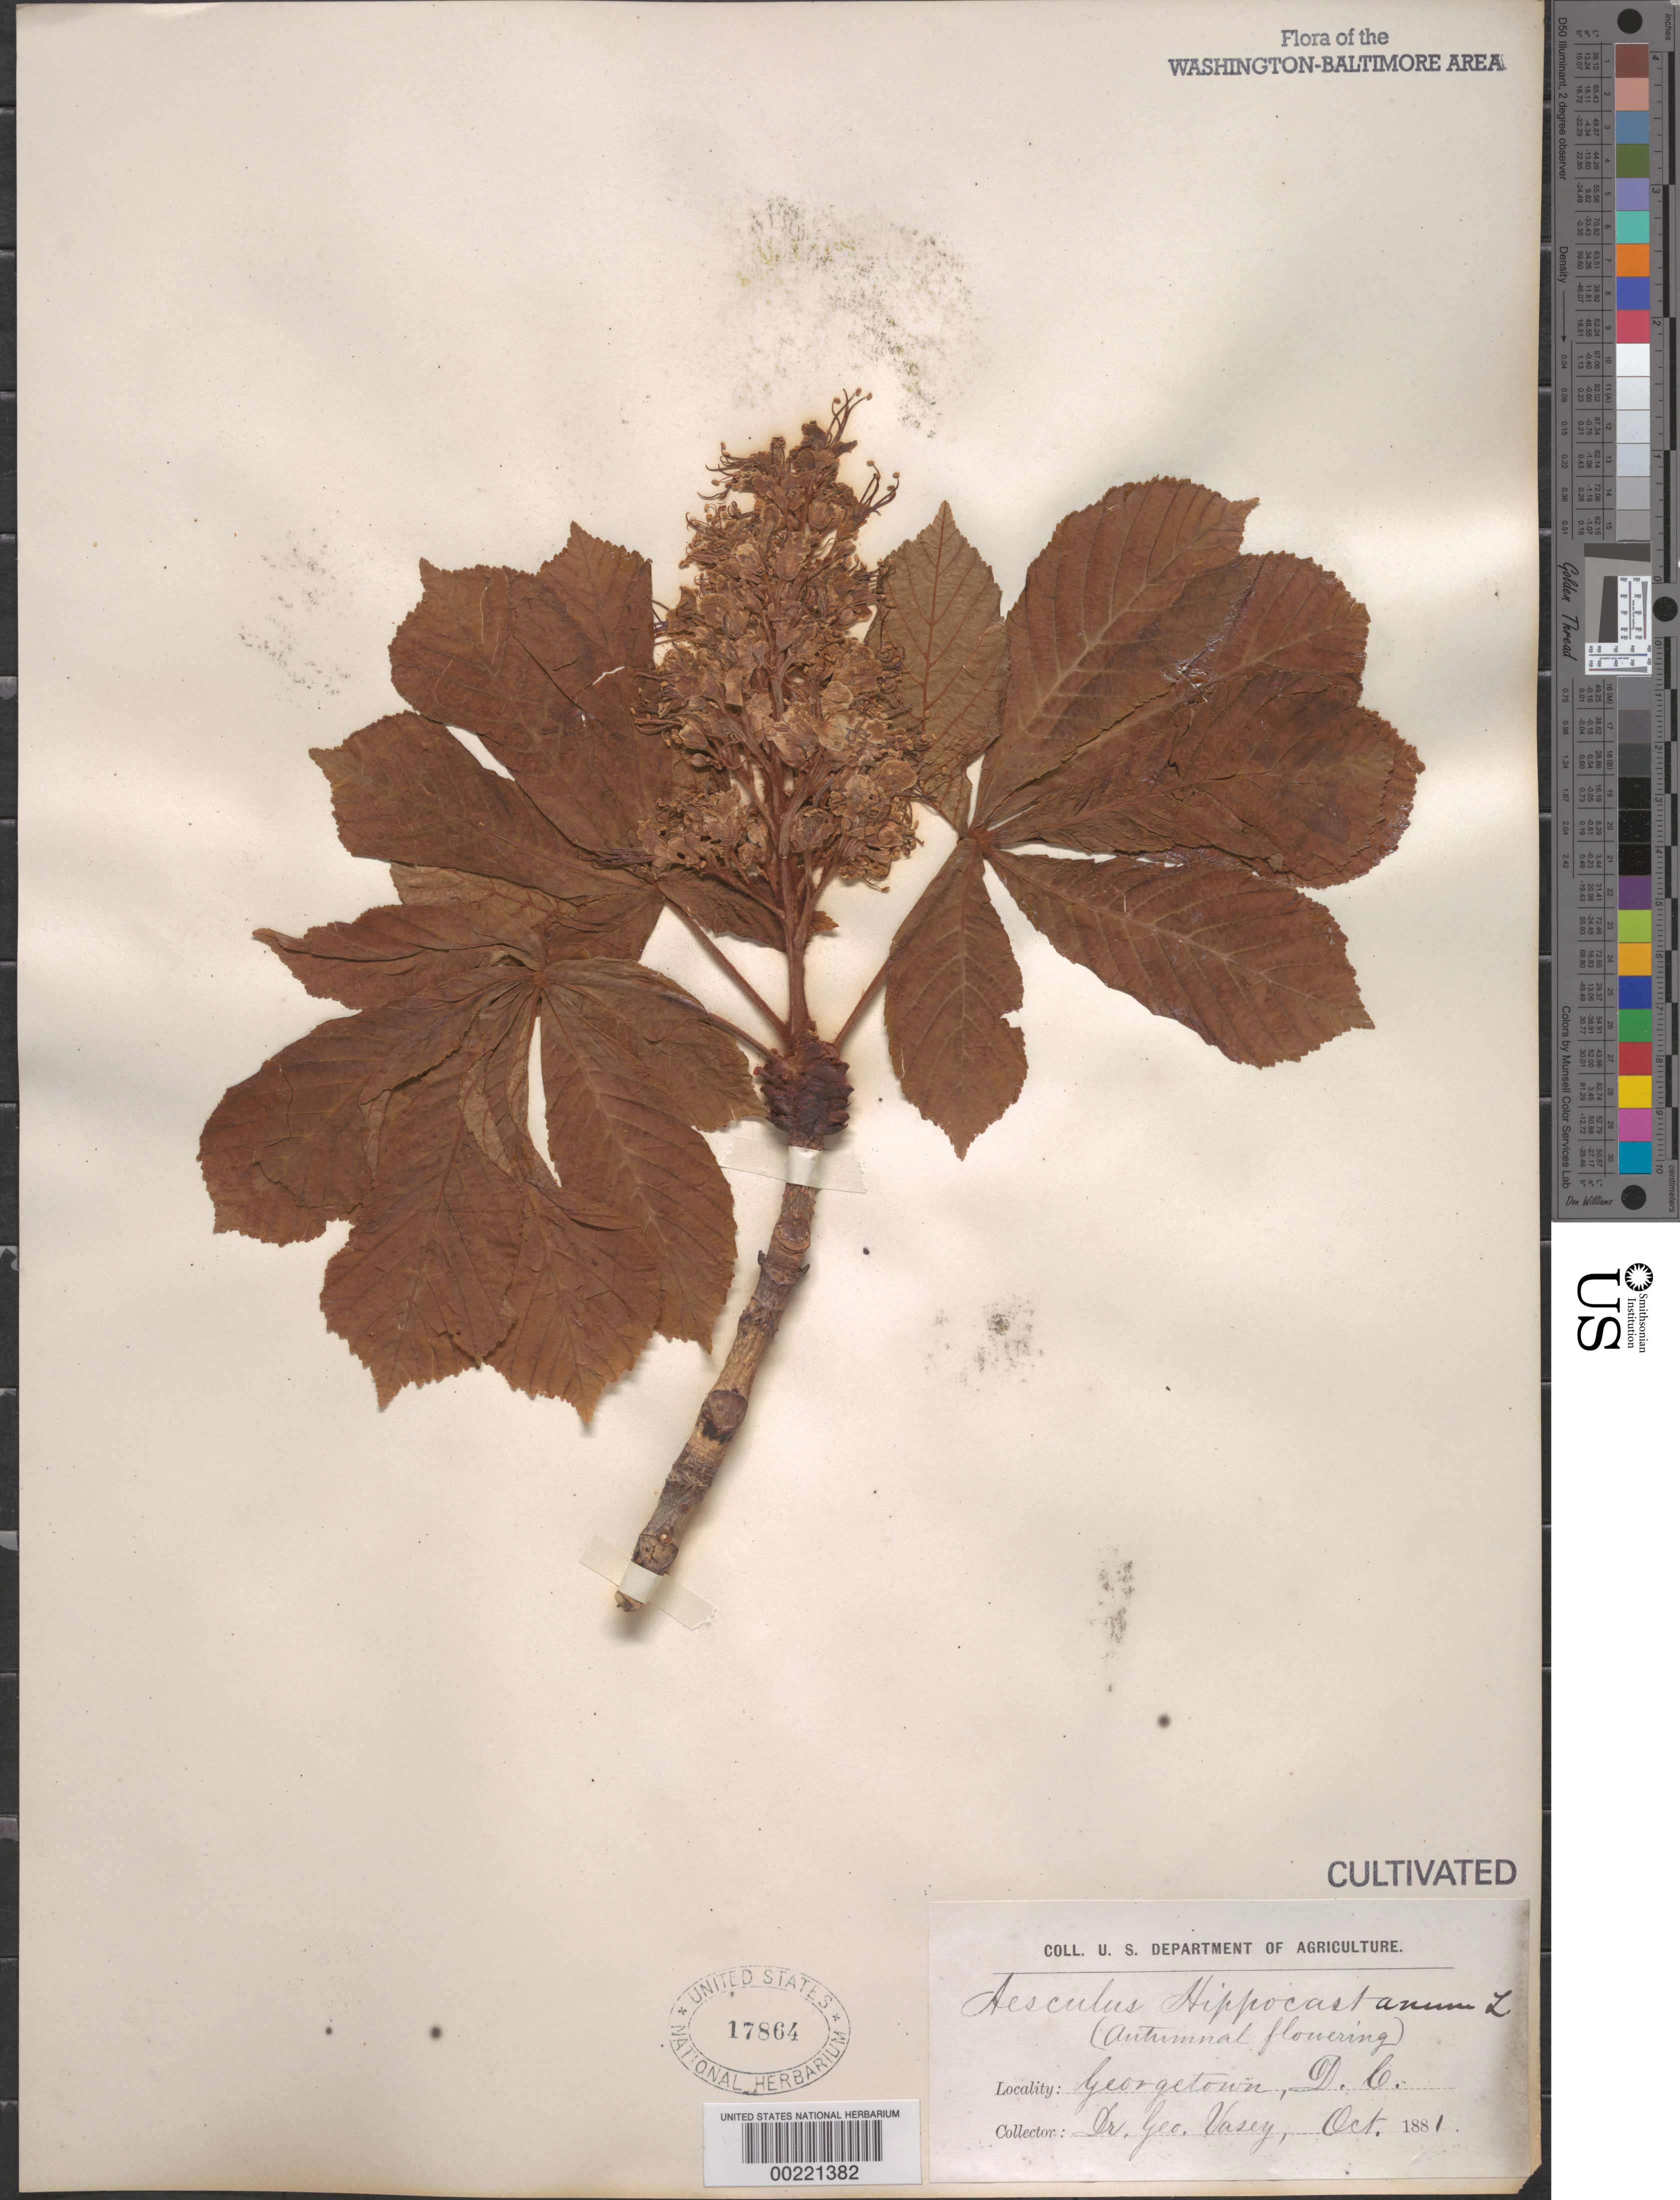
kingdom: Plantae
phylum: Tracheophyta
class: Magnoliopsida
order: Sapindales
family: Sapindaceae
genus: Aesculus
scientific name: Aesculus hippocastanum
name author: L.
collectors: G. R. Vasey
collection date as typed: Oct 1881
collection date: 1881-10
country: United States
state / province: District of Columbia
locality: Georgetown C. and O. Canal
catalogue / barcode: US 17864